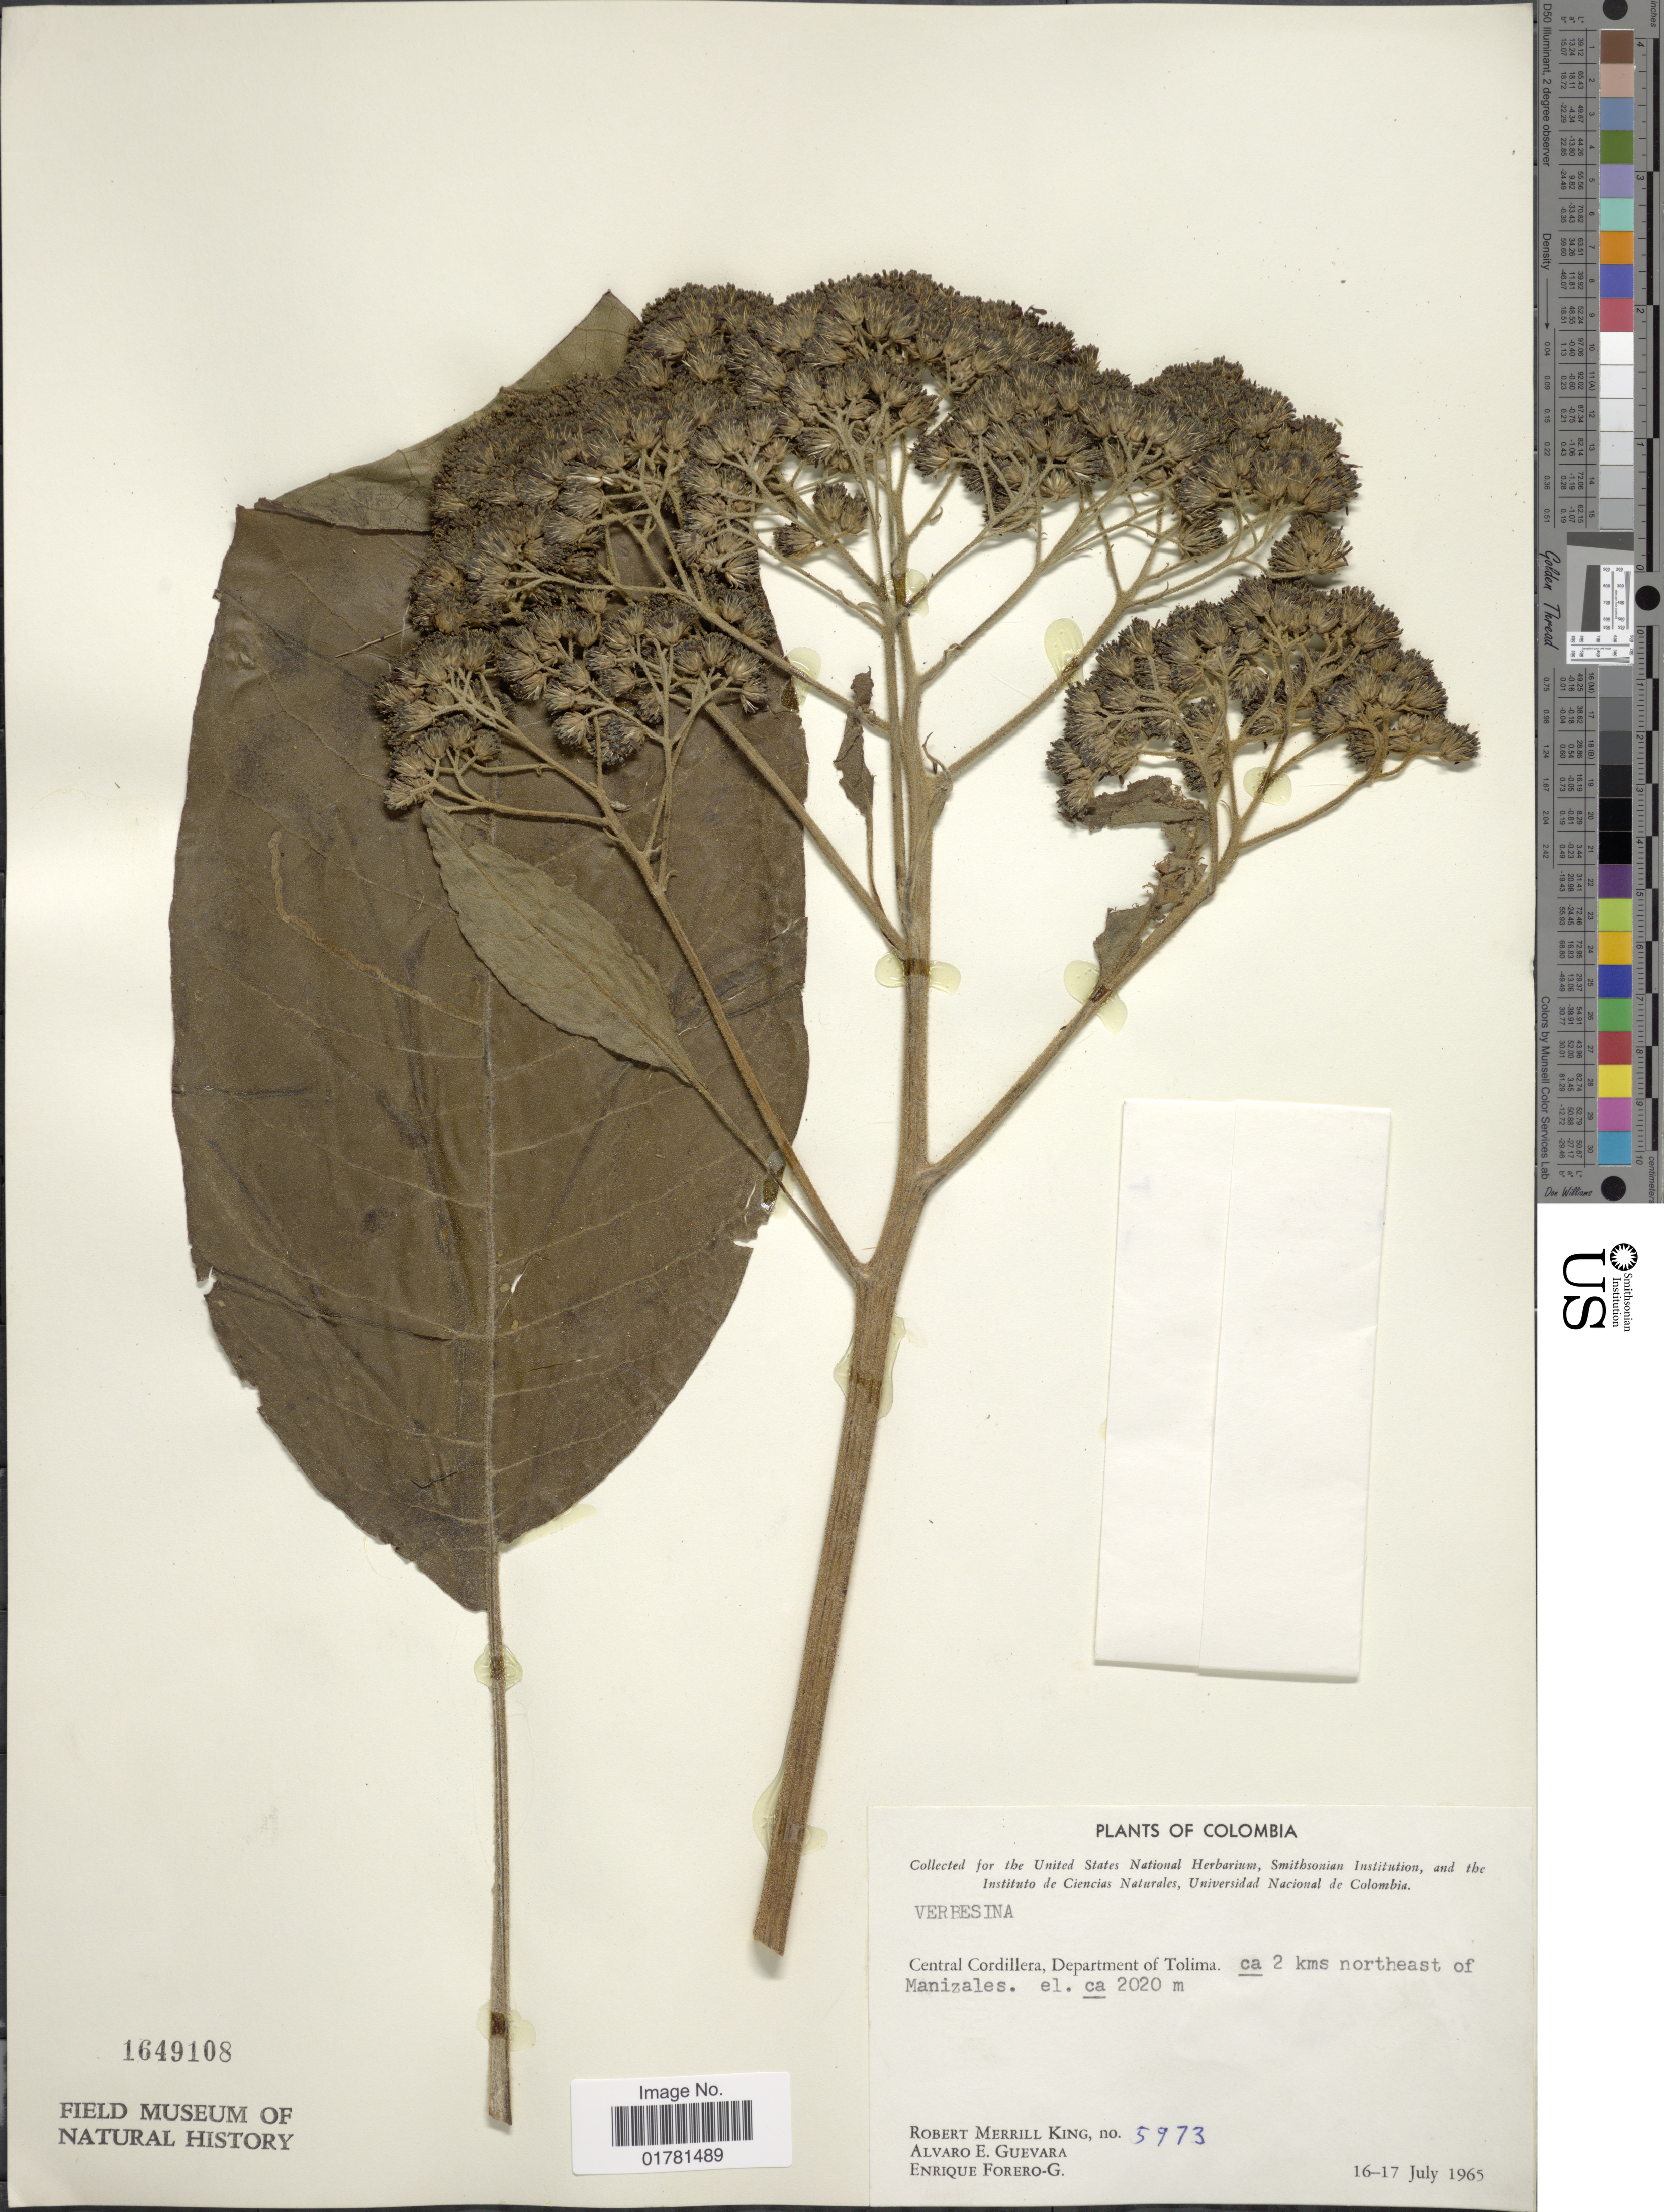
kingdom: Plantae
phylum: Tracheophyta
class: Magnoliopsida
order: Asterales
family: Asteraceae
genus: Verbesina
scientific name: Verbesina sp.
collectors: R. M. King, A. E. Guevara & E. Forero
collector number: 5973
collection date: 1965-07-16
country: Colombia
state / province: Tolima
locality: Central Cordillera, Department of Tolima ca 2 kms northeeast of Manizales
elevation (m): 2020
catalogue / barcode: US 1649108